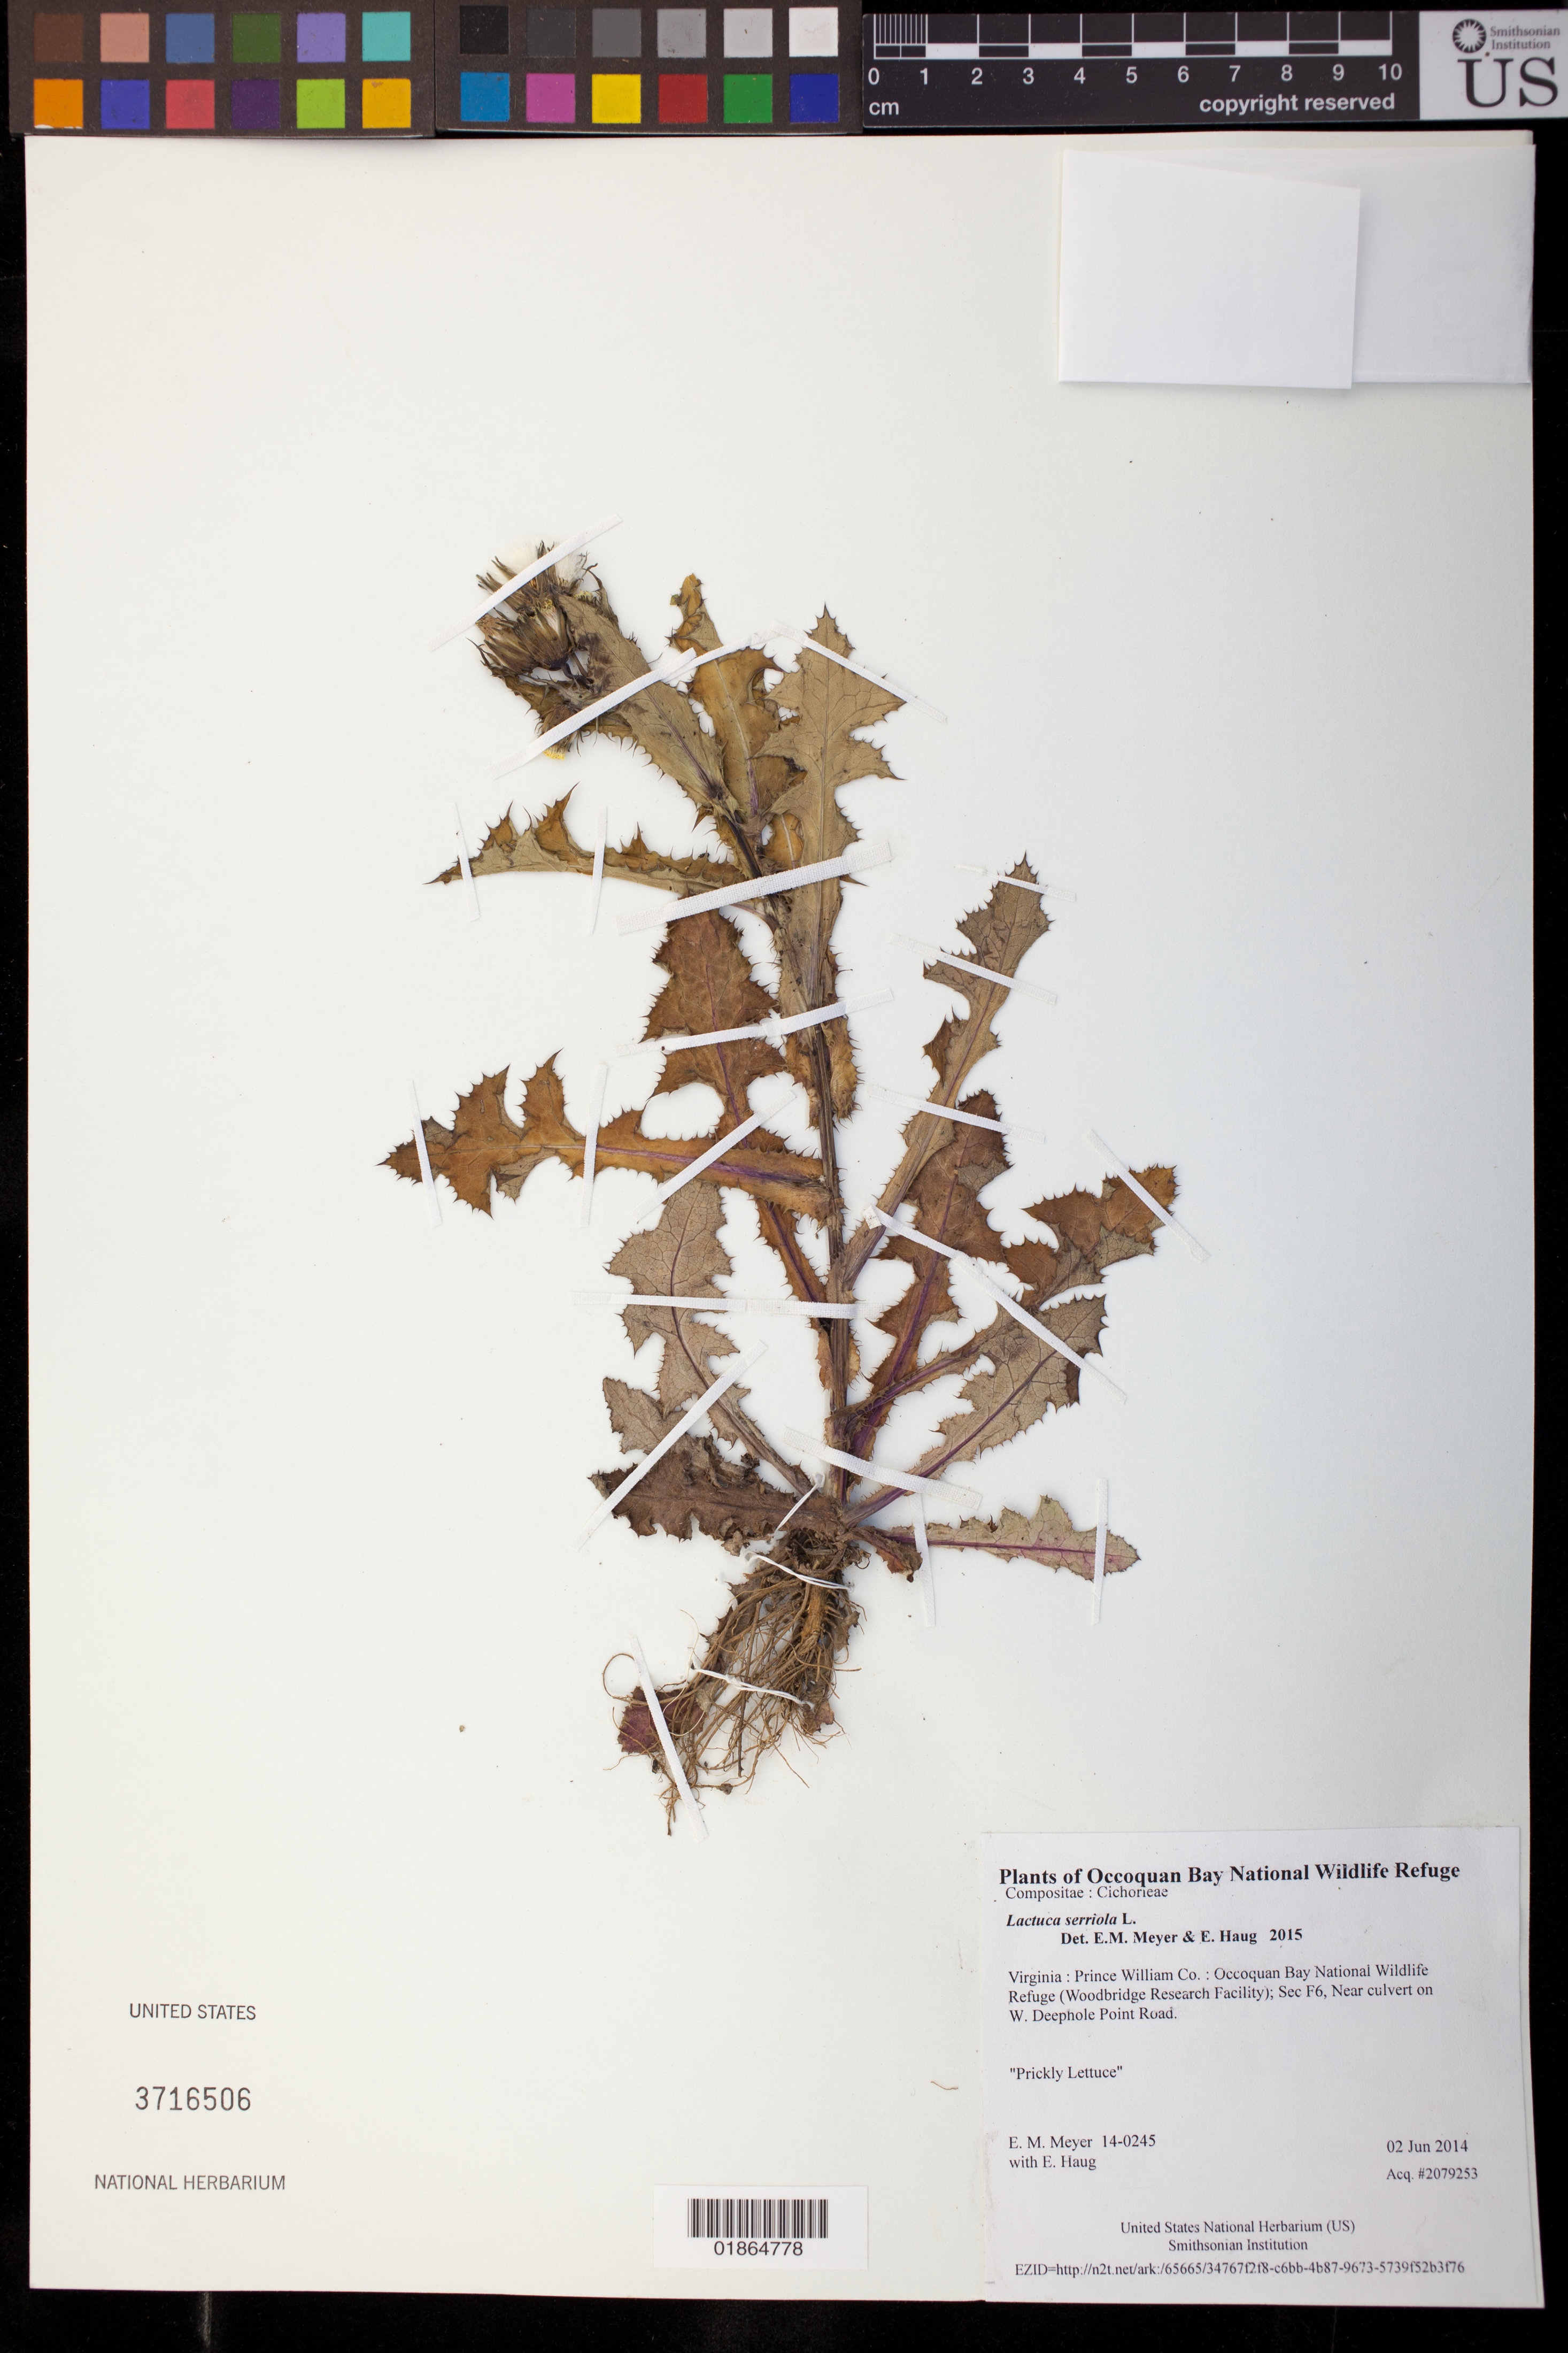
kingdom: Plantae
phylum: Tracheophyta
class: Magnoliopsida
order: Asterales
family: Asteraceae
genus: Lactuca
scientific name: Lactuca serriola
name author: L.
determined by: Meyer, E. M.; Haug, E.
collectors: E. M. Meyer & E. Haug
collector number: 14-0245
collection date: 2014-06-02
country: United States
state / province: Virginia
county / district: Prince William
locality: Occoquan Bay National Wildlife Refuge (Woodbridge Research Facility); Sec F6, Near culvert on W. Deephole Point Road.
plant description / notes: Prickly Lettuce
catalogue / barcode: US 3716506